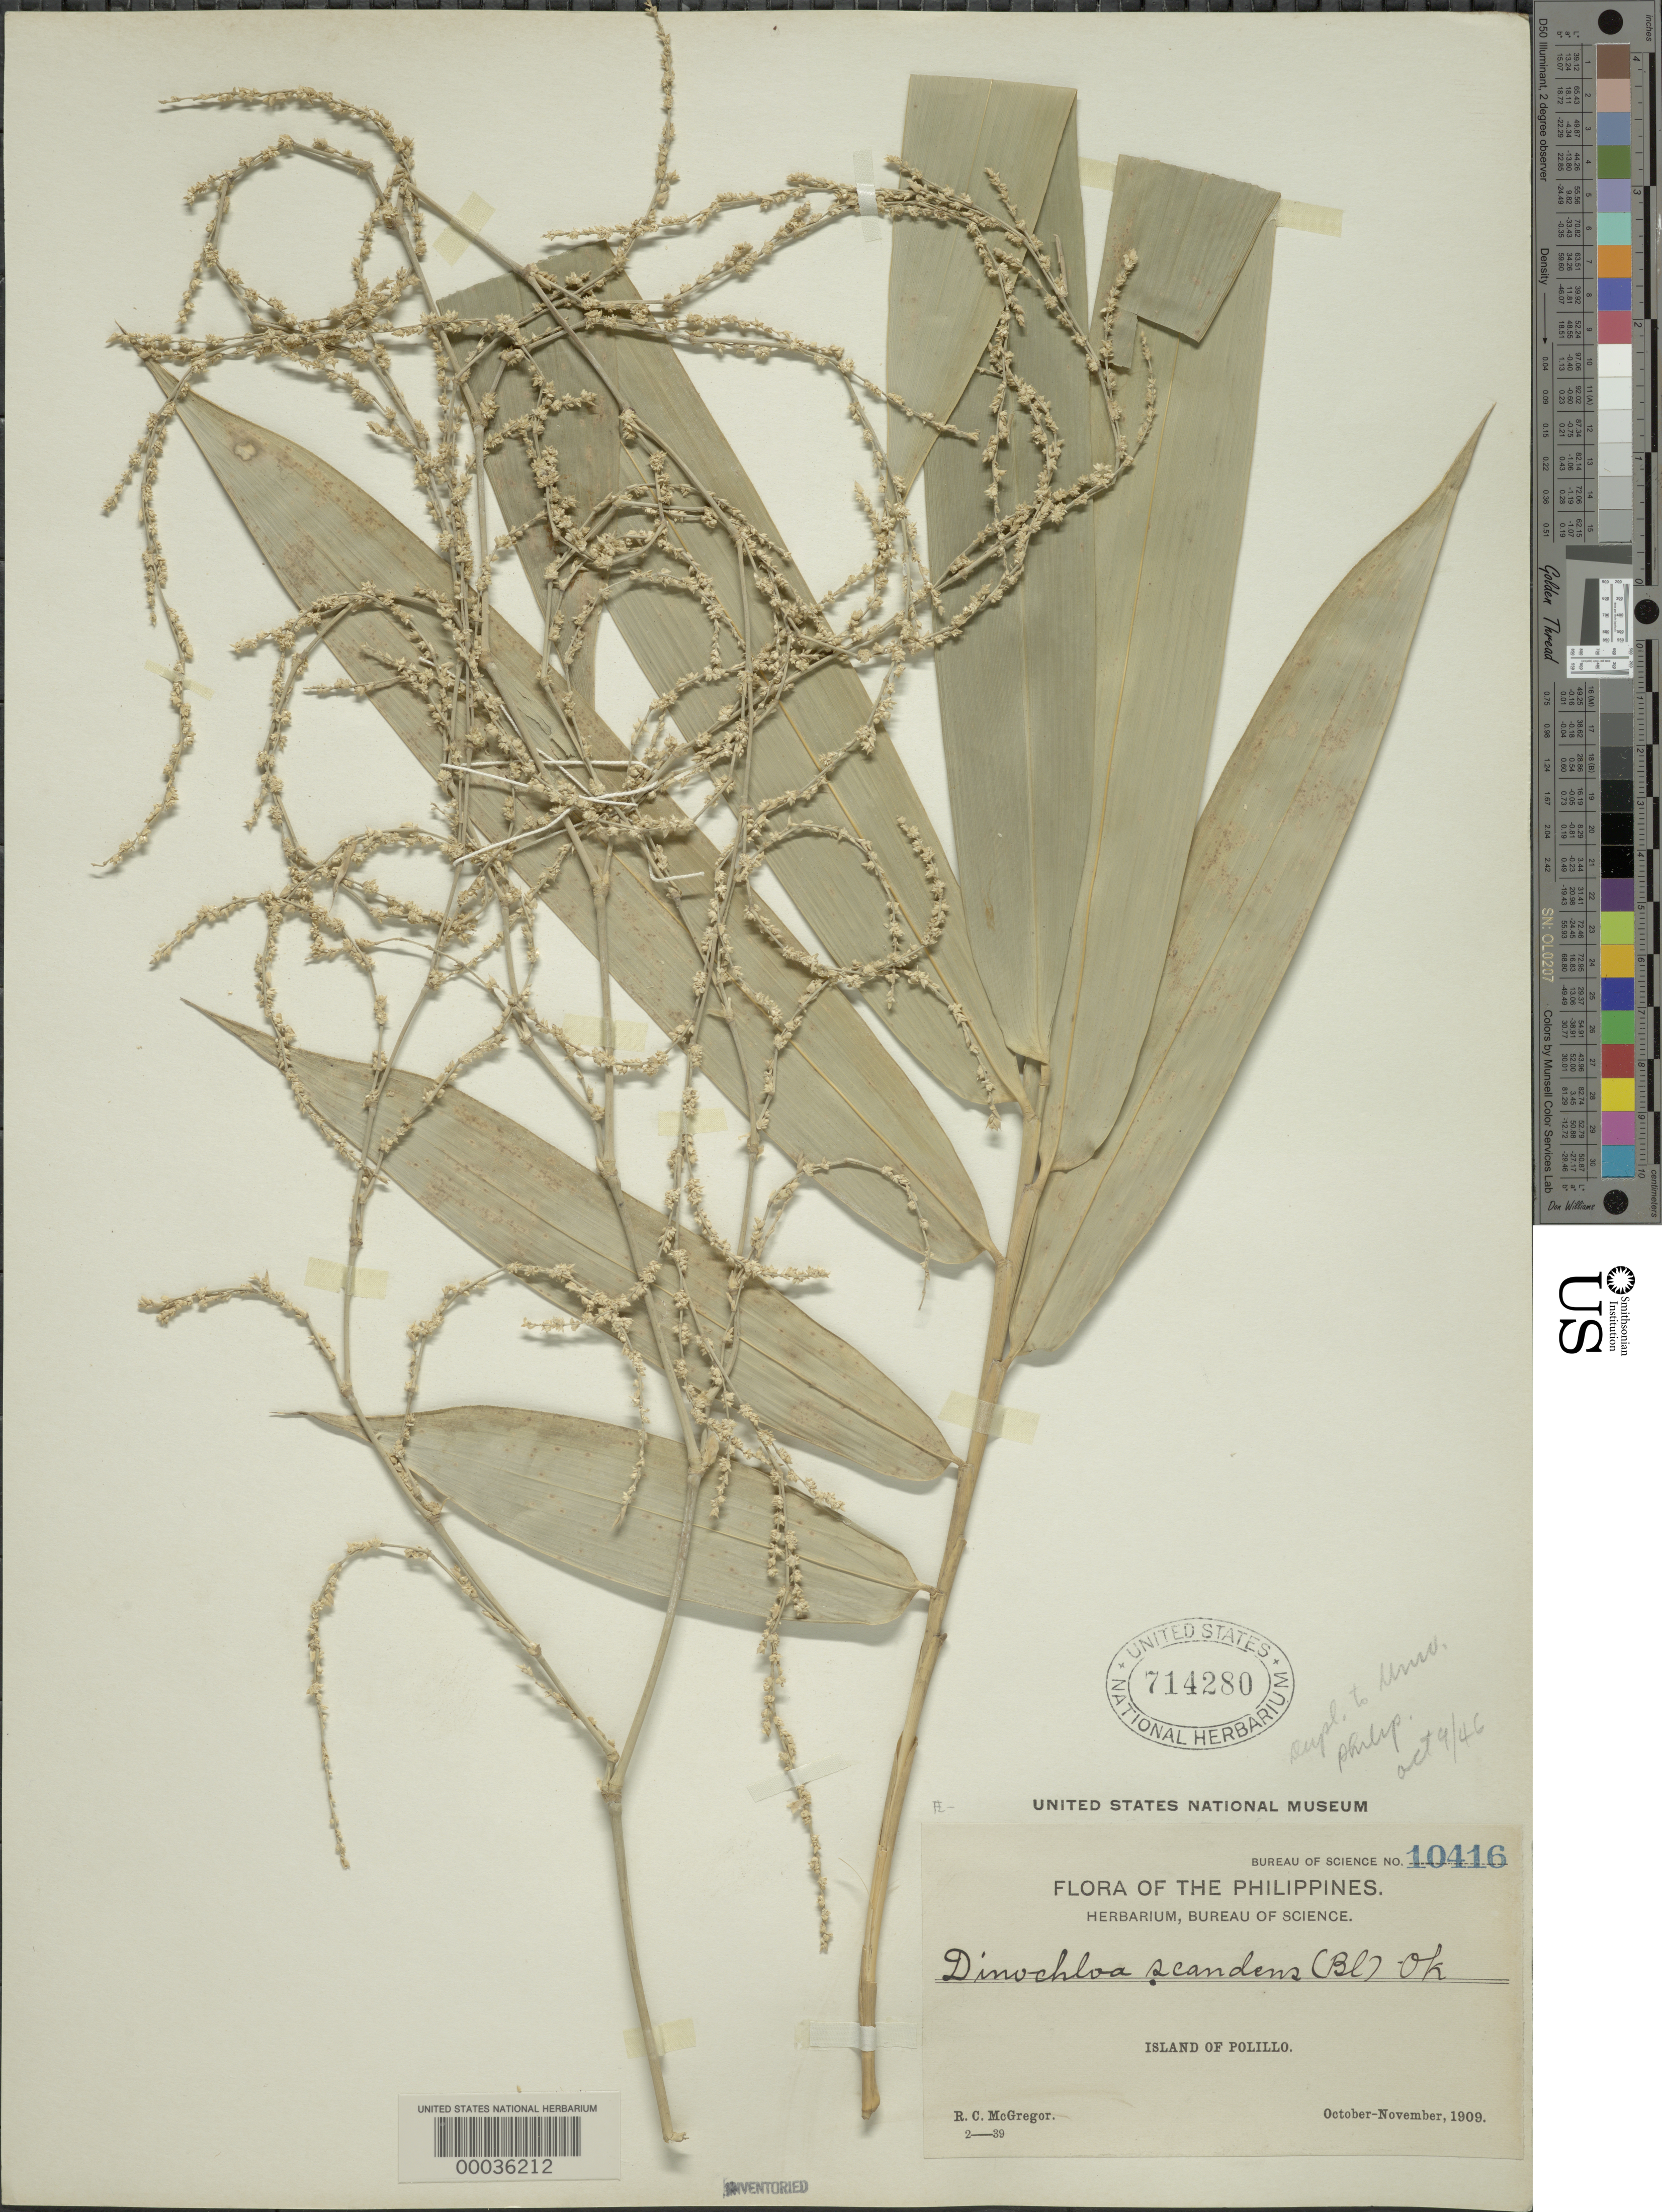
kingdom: Plantae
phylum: Tracheophyta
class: Liliopsida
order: Poales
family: Poaceae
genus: Dinochloa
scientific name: Dinochloa scandens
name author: (Blume ex Nees) Kuntze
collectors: R. C. McGregor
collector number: Pbs 10416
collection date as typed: Oct 1909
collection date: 1909-10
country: Philippines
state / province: Calabarzon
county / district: Quezon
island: Polillo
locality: Island of polillo [Polillo Is.]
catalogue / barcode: US 714280